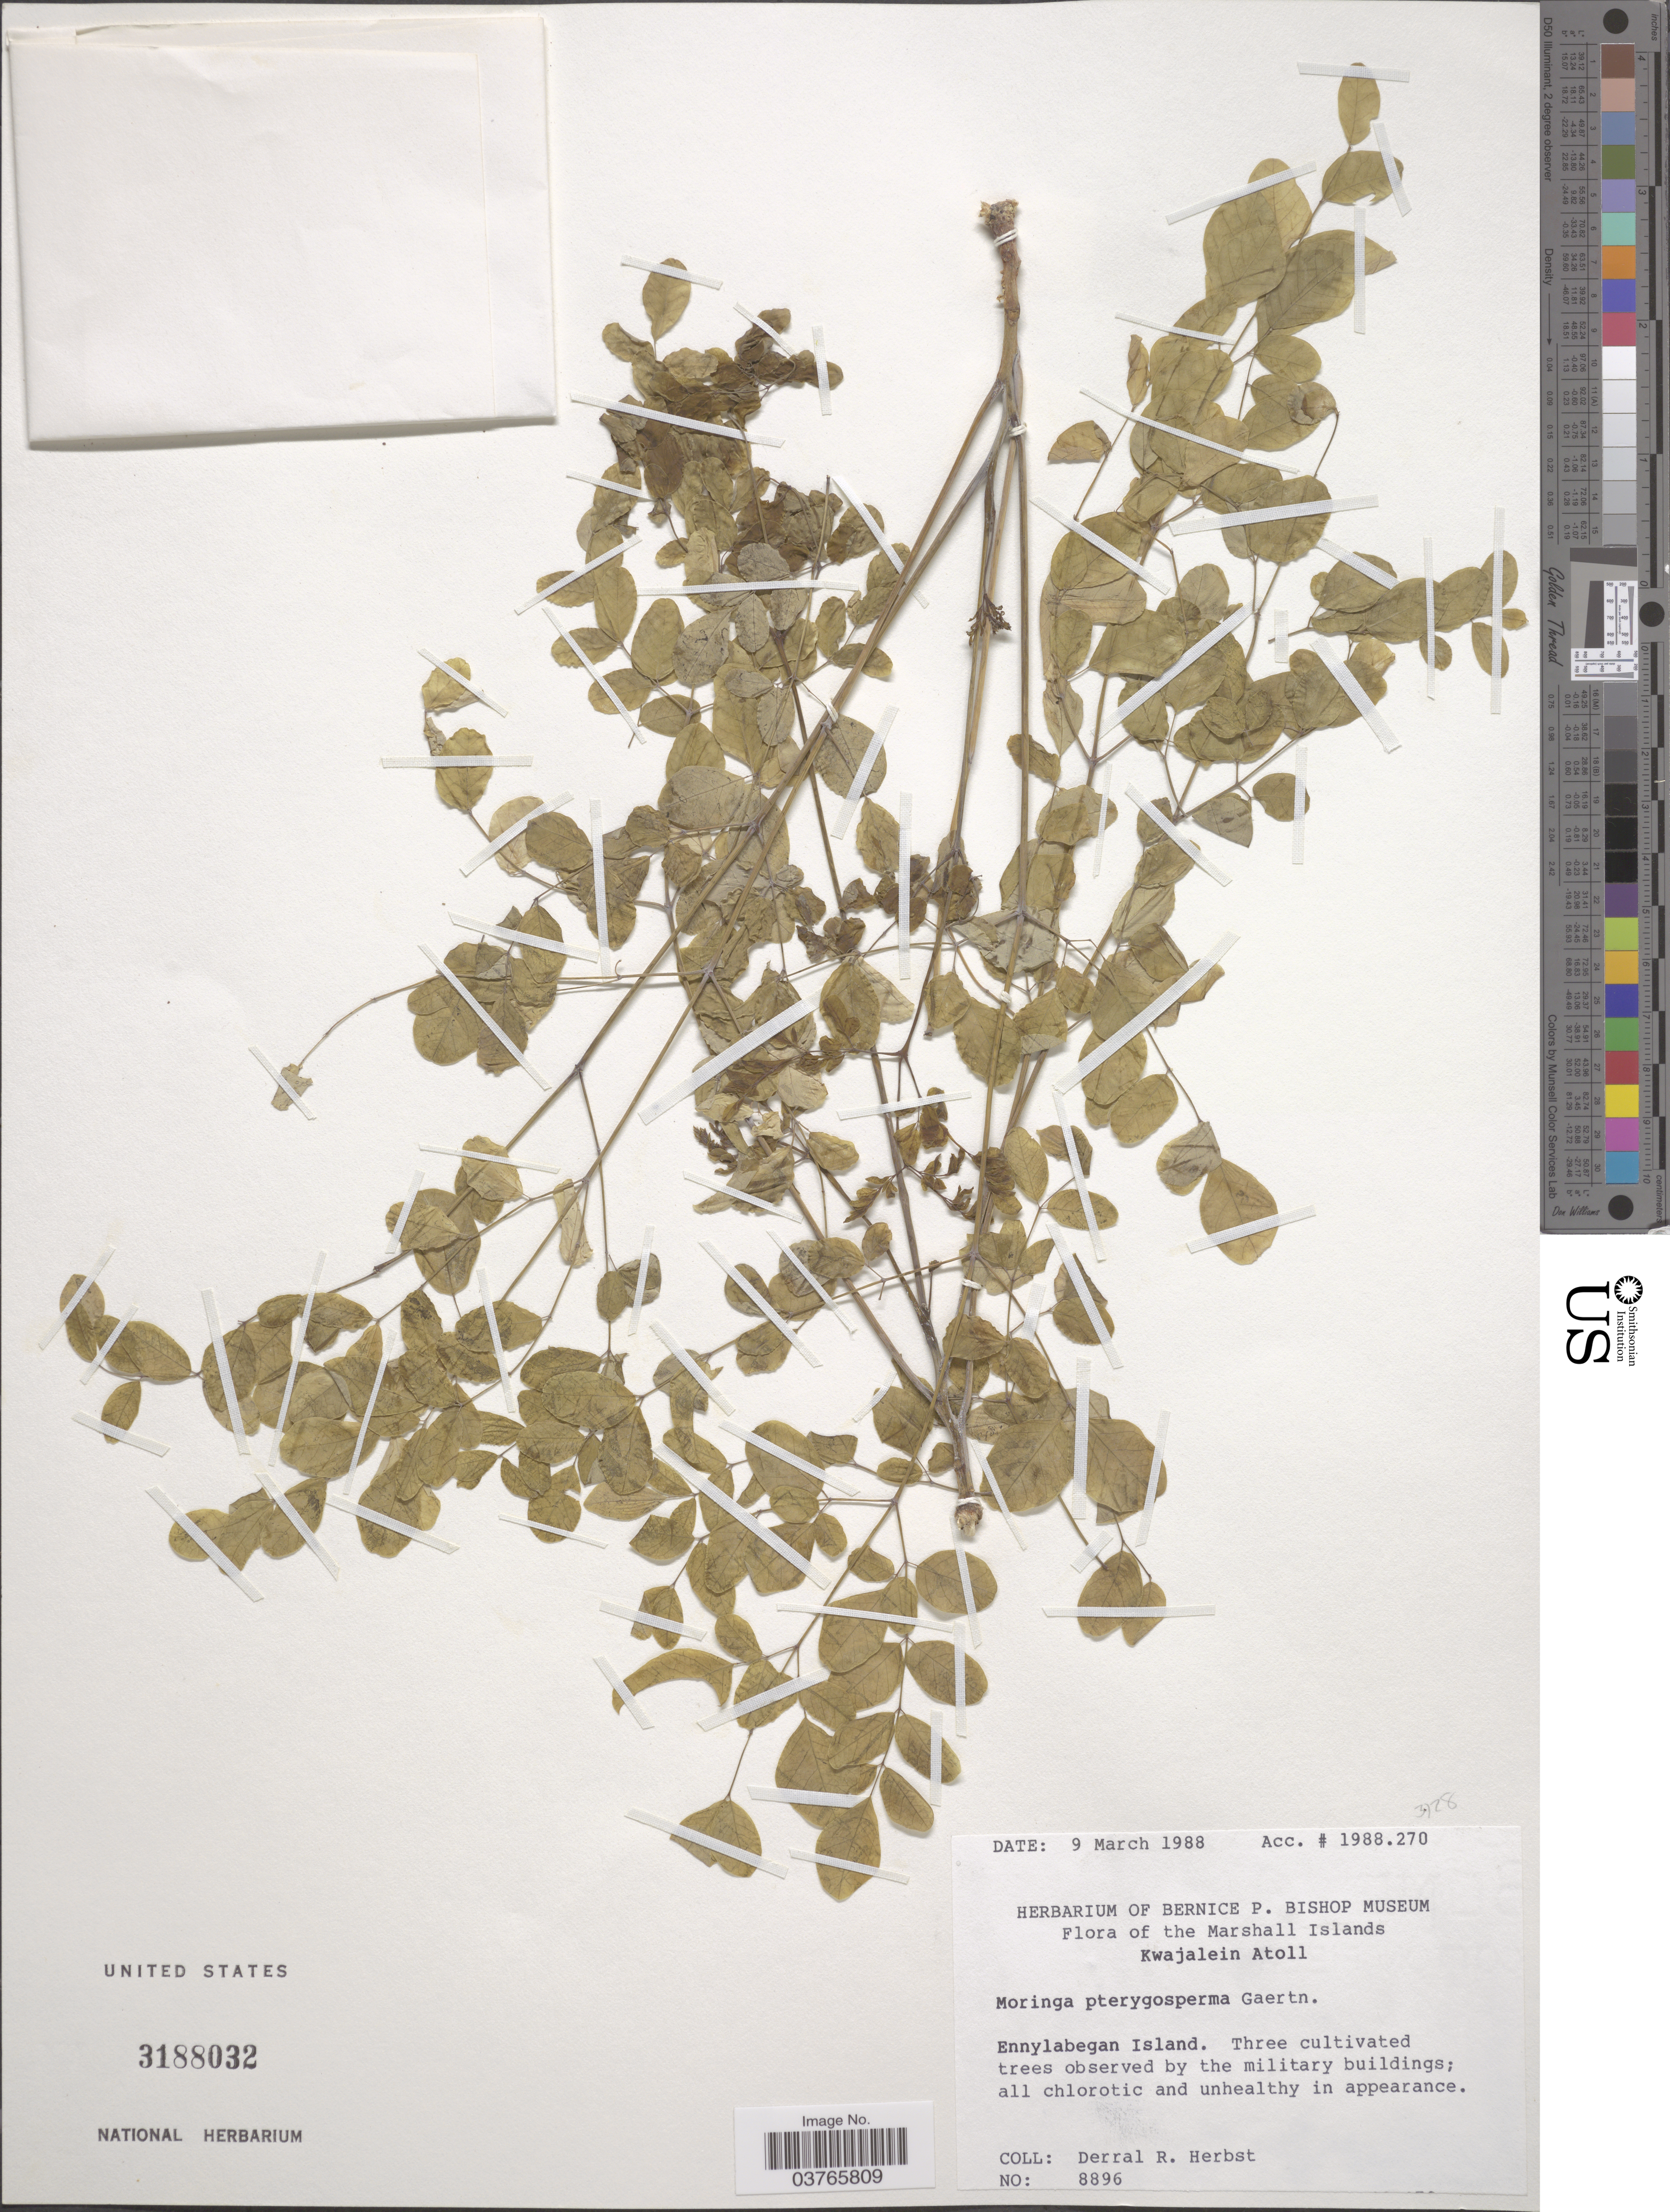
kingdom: Plantae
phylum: Tracheophyta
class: Magnoliopsida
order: Brassicales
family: Moringaceae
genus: Moringa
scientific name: Moringa pterygosperma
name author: Gaertn.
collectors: D. R. Herbst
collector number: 8896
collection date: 1988-03-09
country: Marshall Islands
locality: Kwajalein Atoll. Ennylabegan Island.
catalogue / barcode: US 3188032